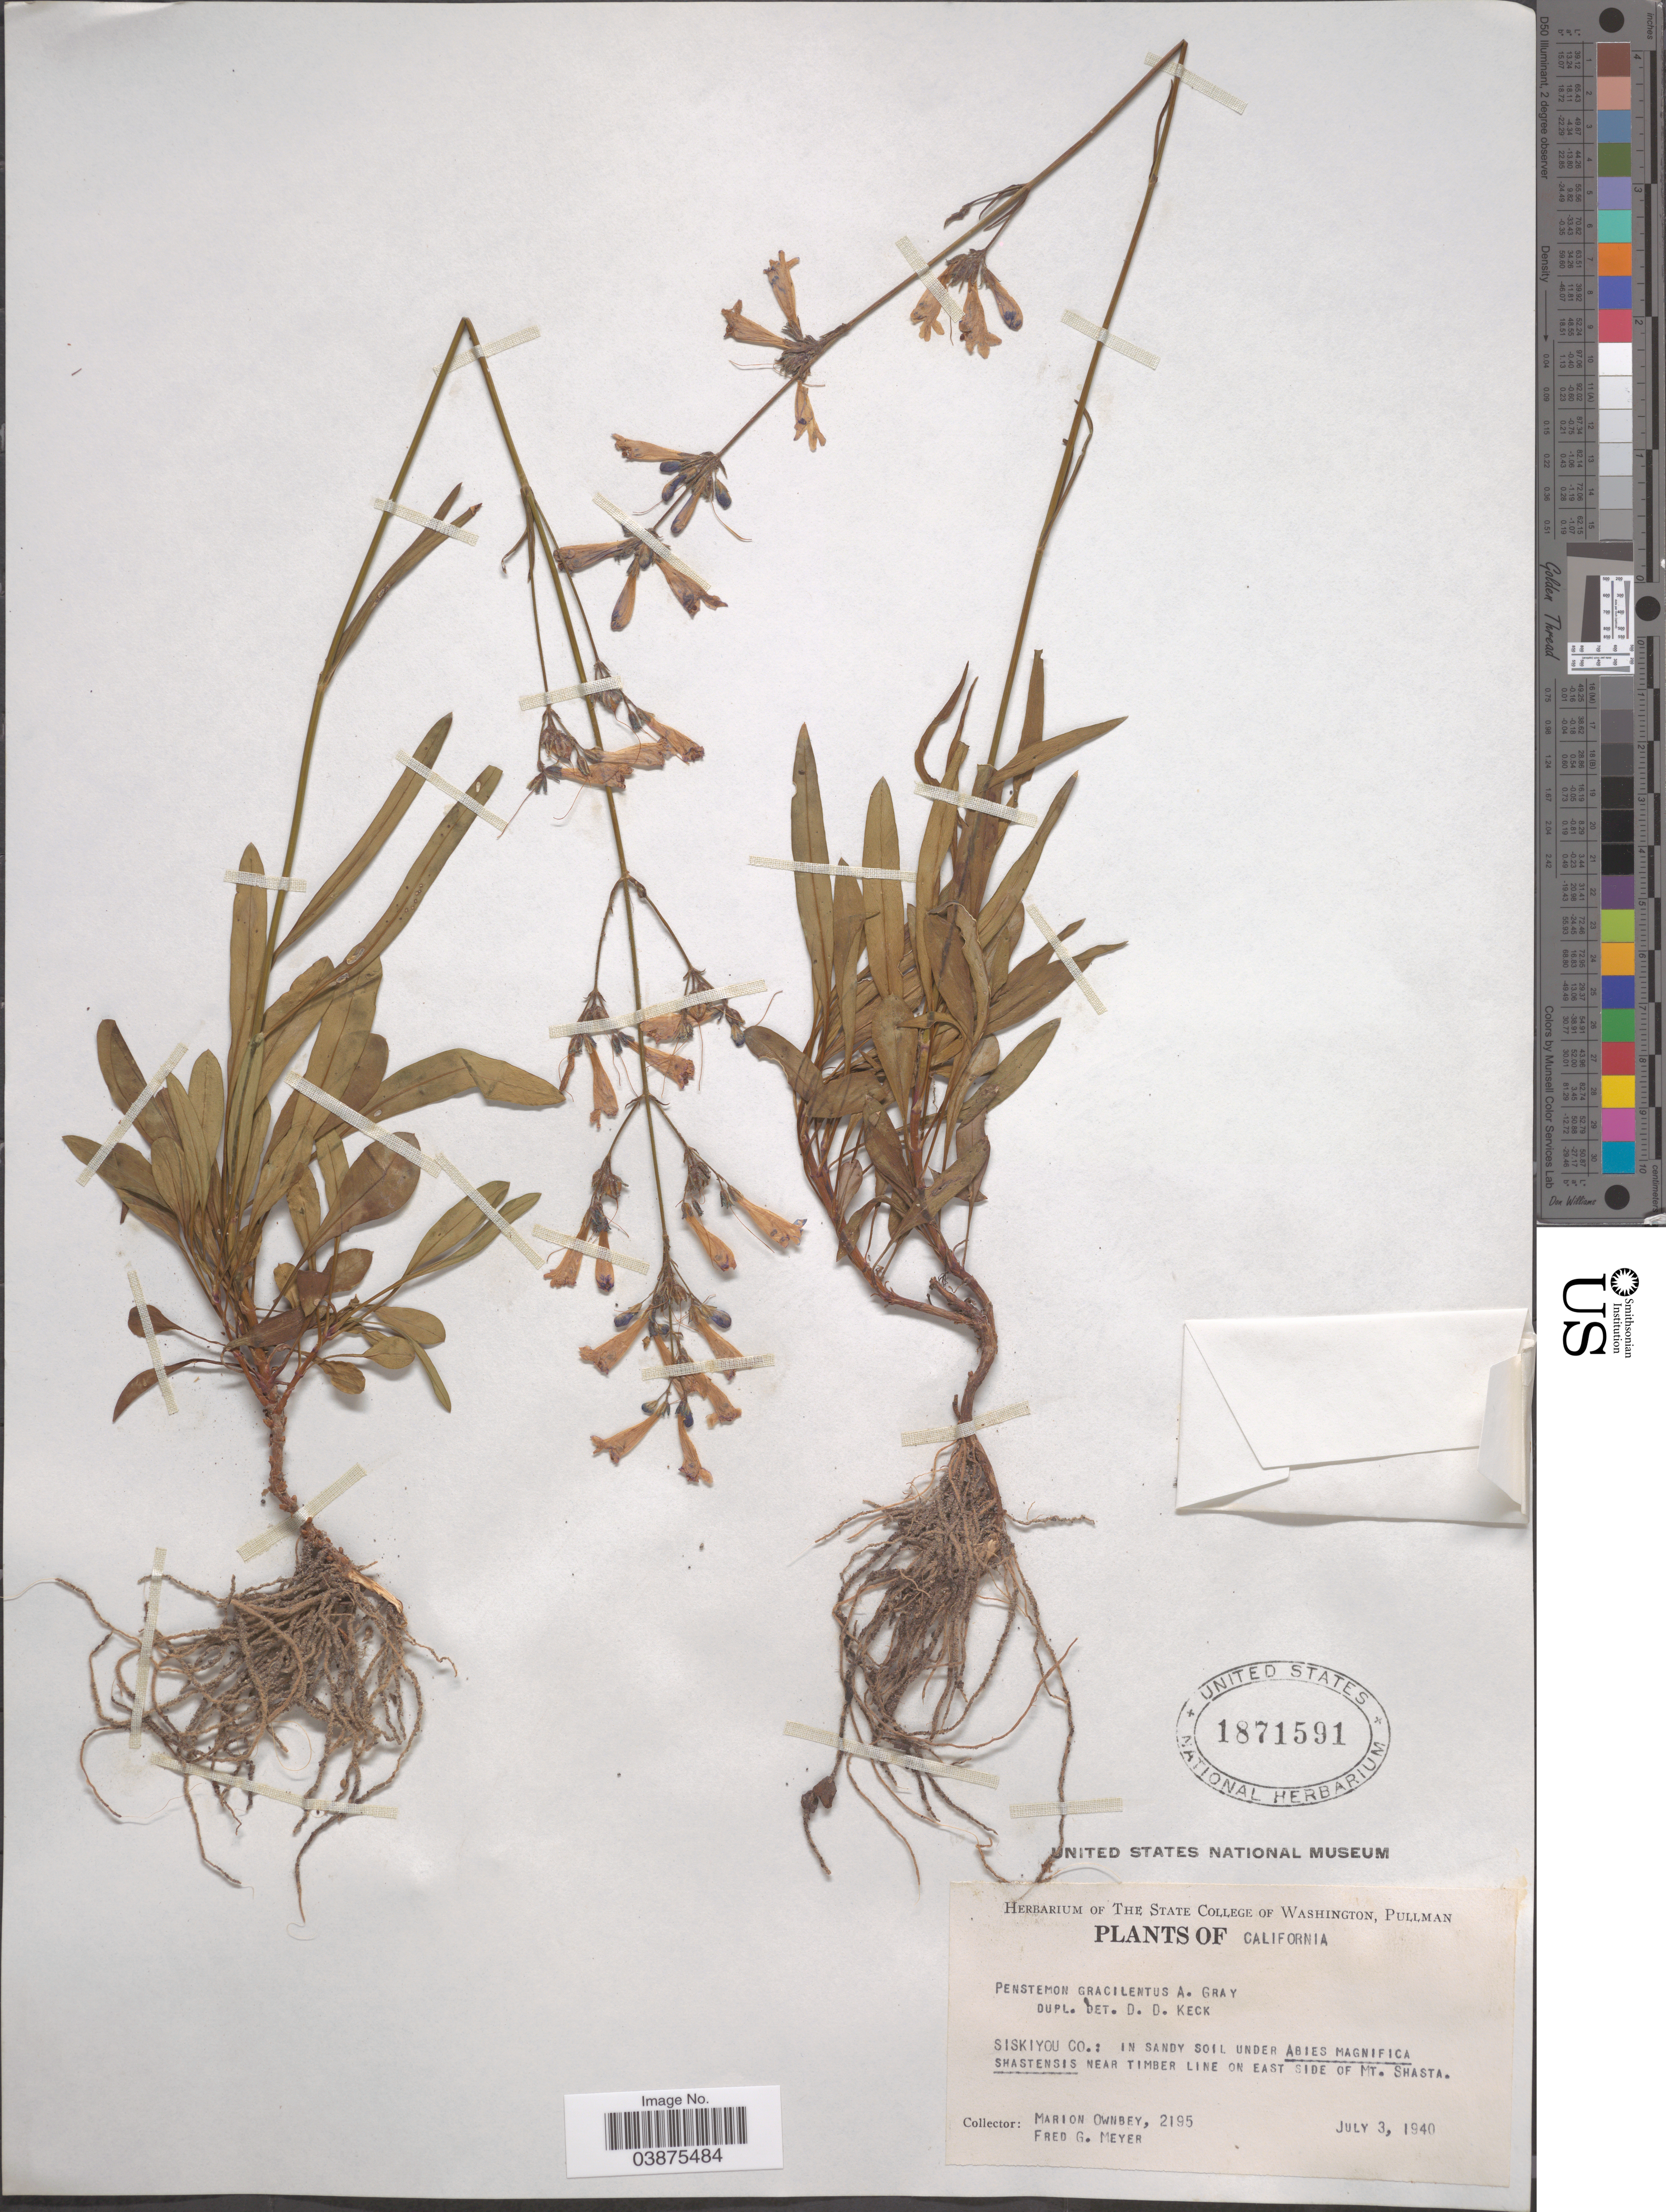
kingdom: Plantae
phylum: Tracheophyta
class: Magnoliopsida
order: Lamiales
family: Plantaginaceae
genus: Penstemon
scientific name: Penstemon gracilentus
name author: A. Gray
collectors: M. Ownbey & F. Meyer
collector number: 2195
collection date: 1940-07-03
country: United States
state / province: California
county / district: Siskiyou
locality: Siskiyou Co.: Near Timber Line on east side of Mt. Shasta.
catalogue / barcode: US 1871591